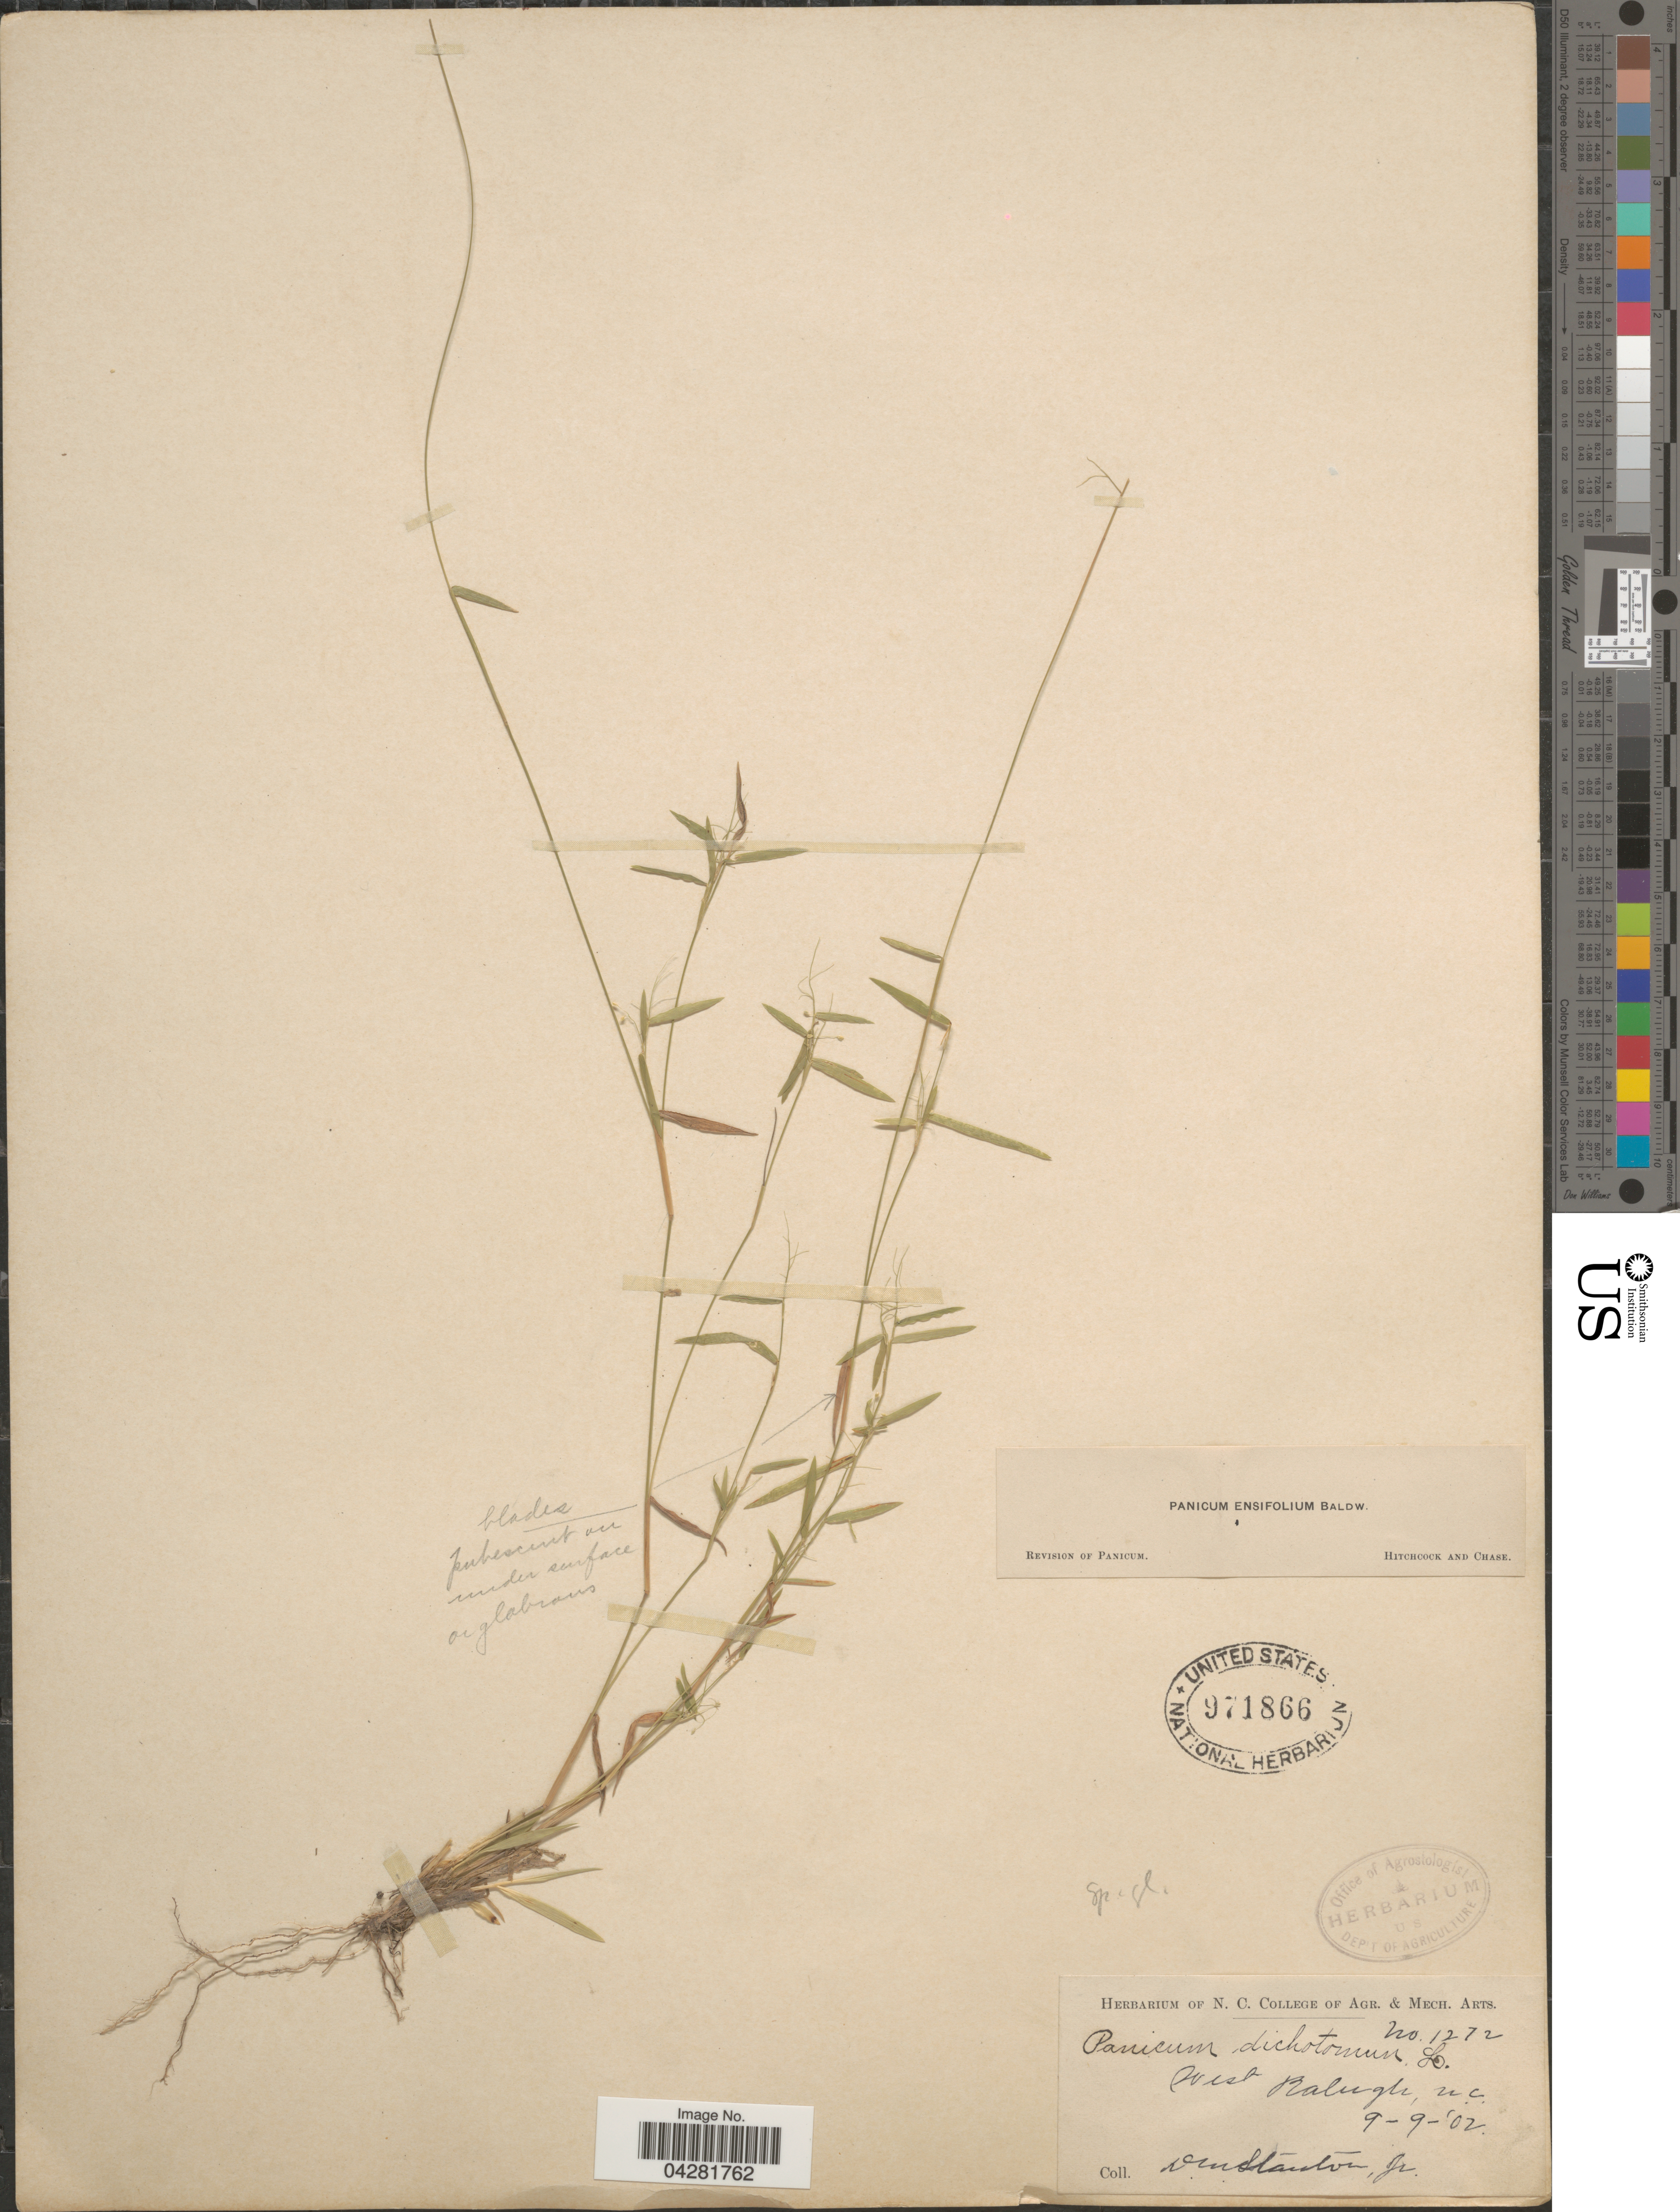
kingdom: Plantae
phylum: Tracheophyta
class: Liliopsida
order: Poales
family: Poaceae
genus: Dichanthelium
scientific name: Dichanthelium ensifolium var. ensifolium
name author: (Baldwin ex Elliot) Gould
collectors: D. Stanton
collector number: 1272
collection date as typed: Transcribed d/m/y: 9/9/2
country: United States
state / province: North Carolina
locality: West Raleigh.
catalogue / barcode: US 971866